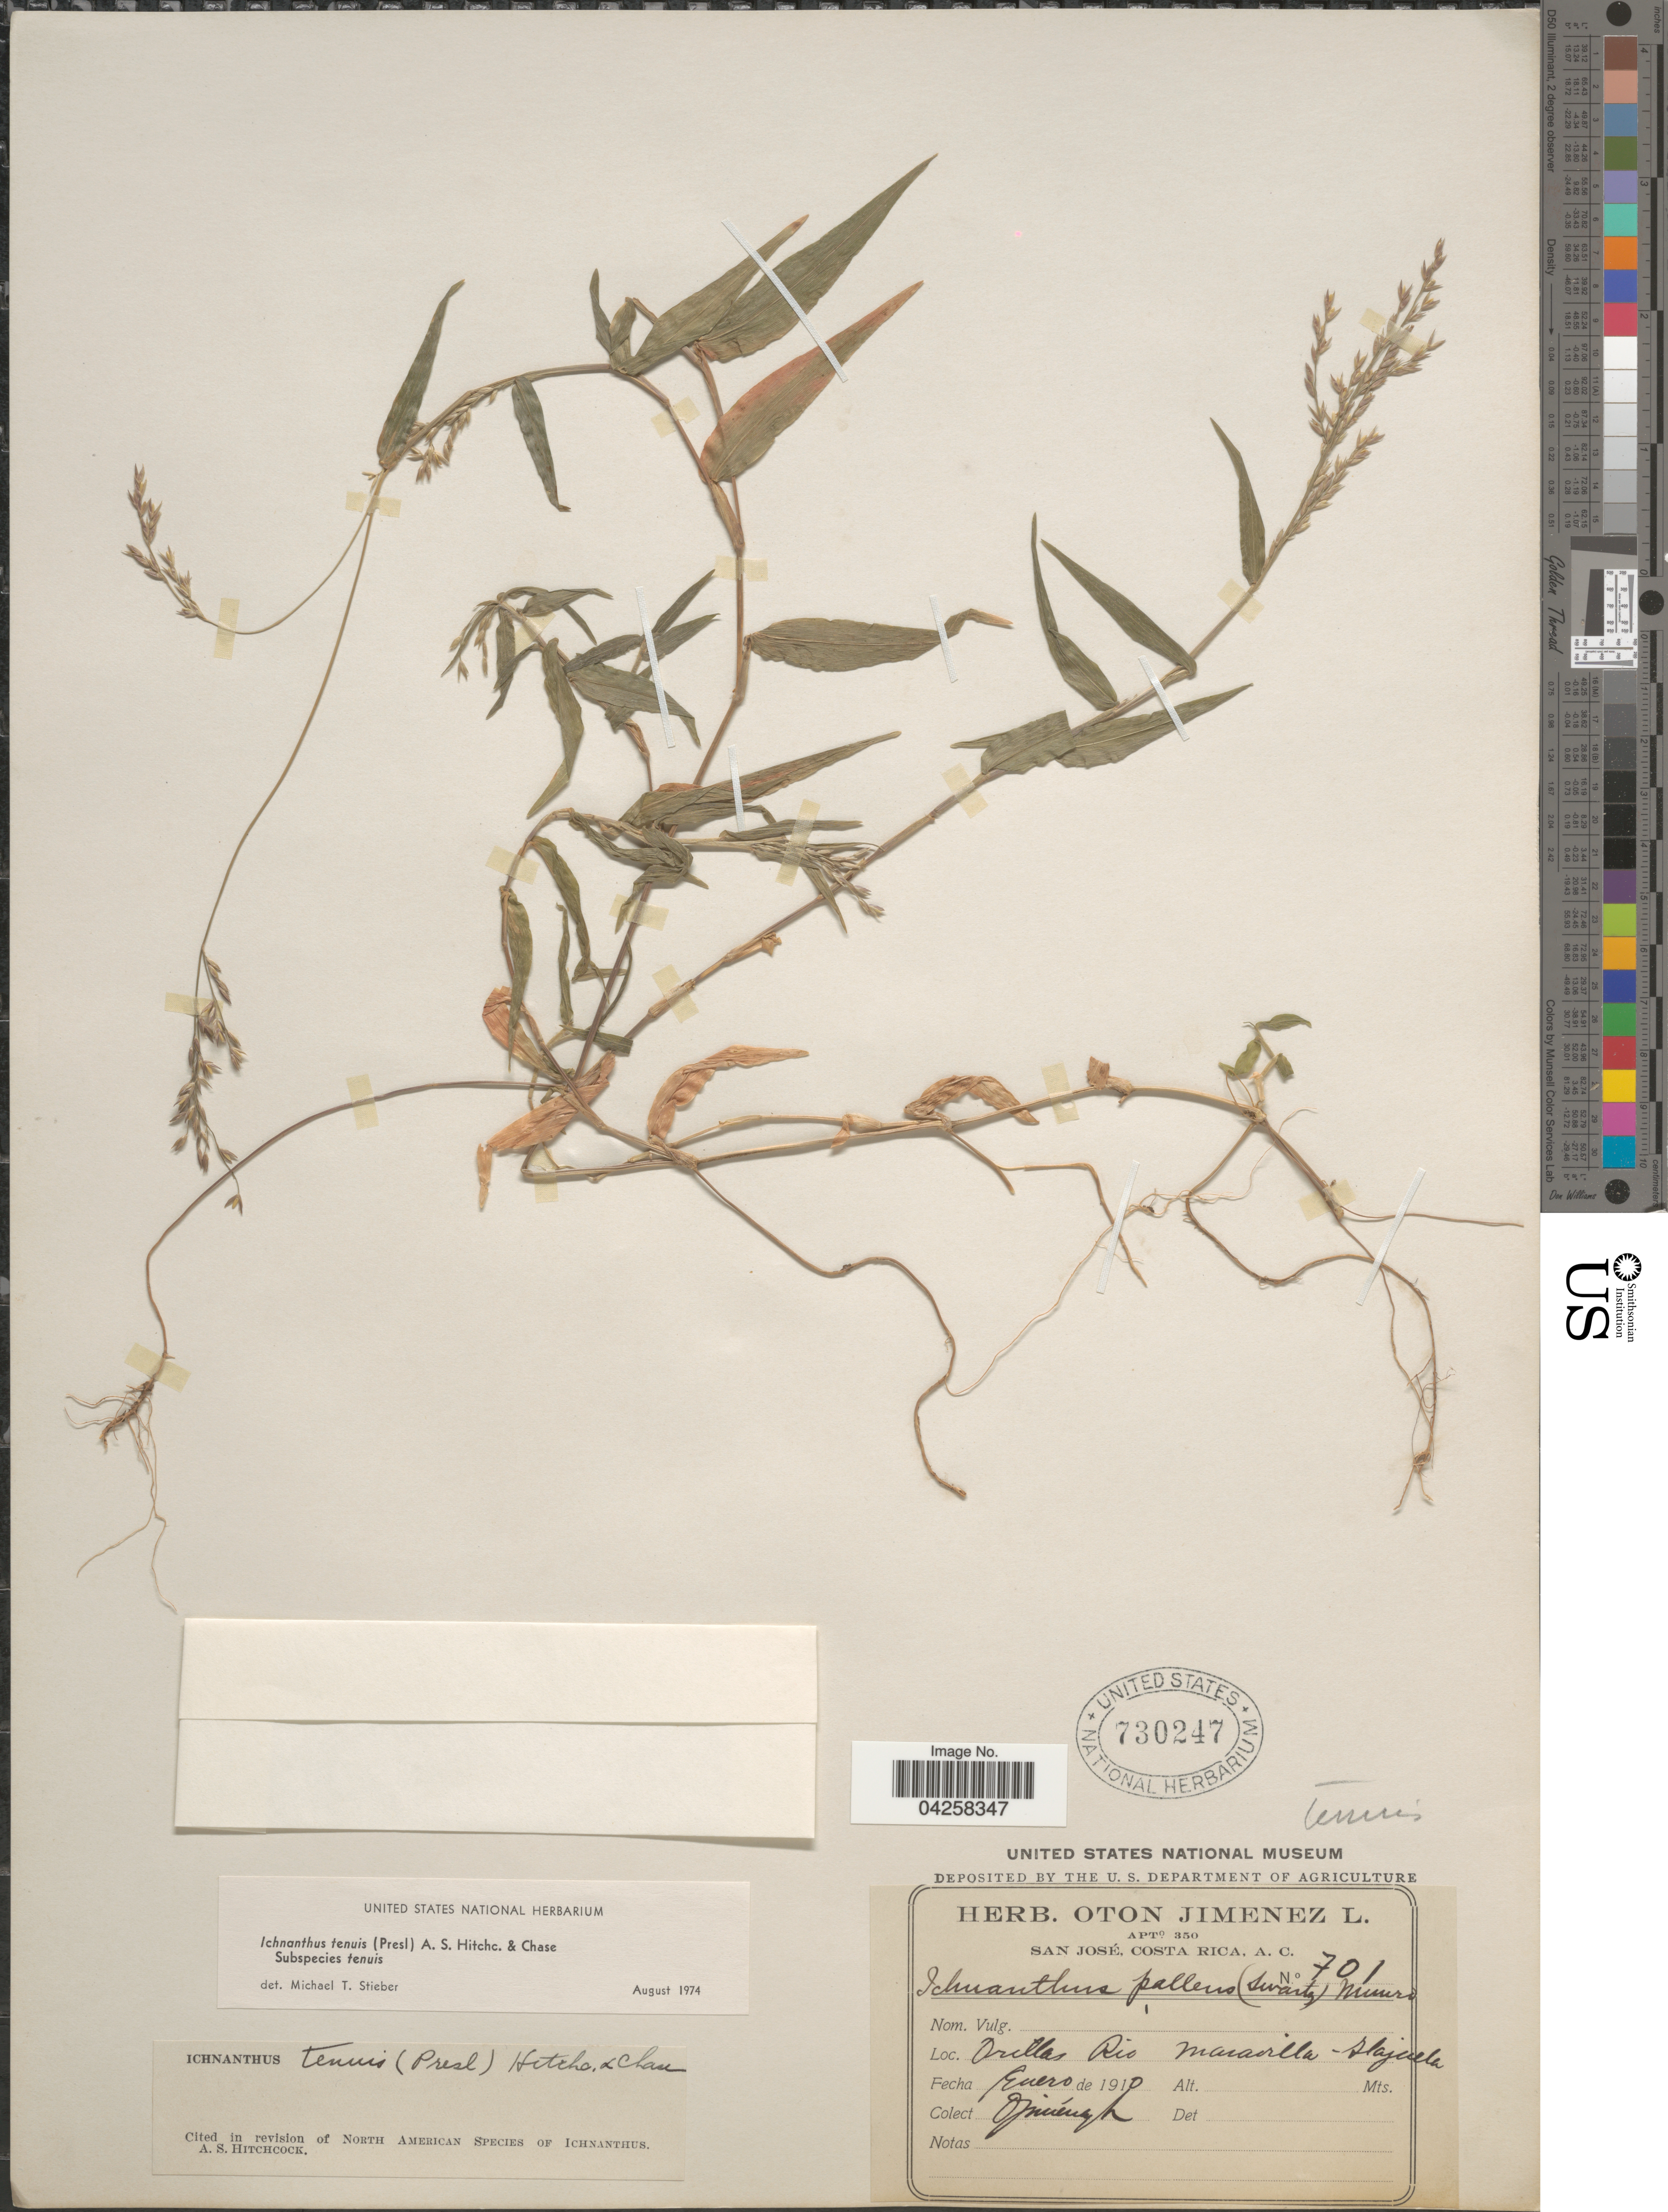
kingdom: Plantae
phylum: Tracheophyta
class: Liliopsida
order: Poales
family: Poaceae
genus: Ichnanthus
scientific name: Ichnanthus tenuis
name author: (J. Presl) Hitchc. & Chase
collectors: O. Jiménez L.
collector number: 701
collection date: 1910-01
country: Costa Rica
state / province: Alajuela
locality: Orillas Rio Maravilla.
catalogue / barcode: US 730247